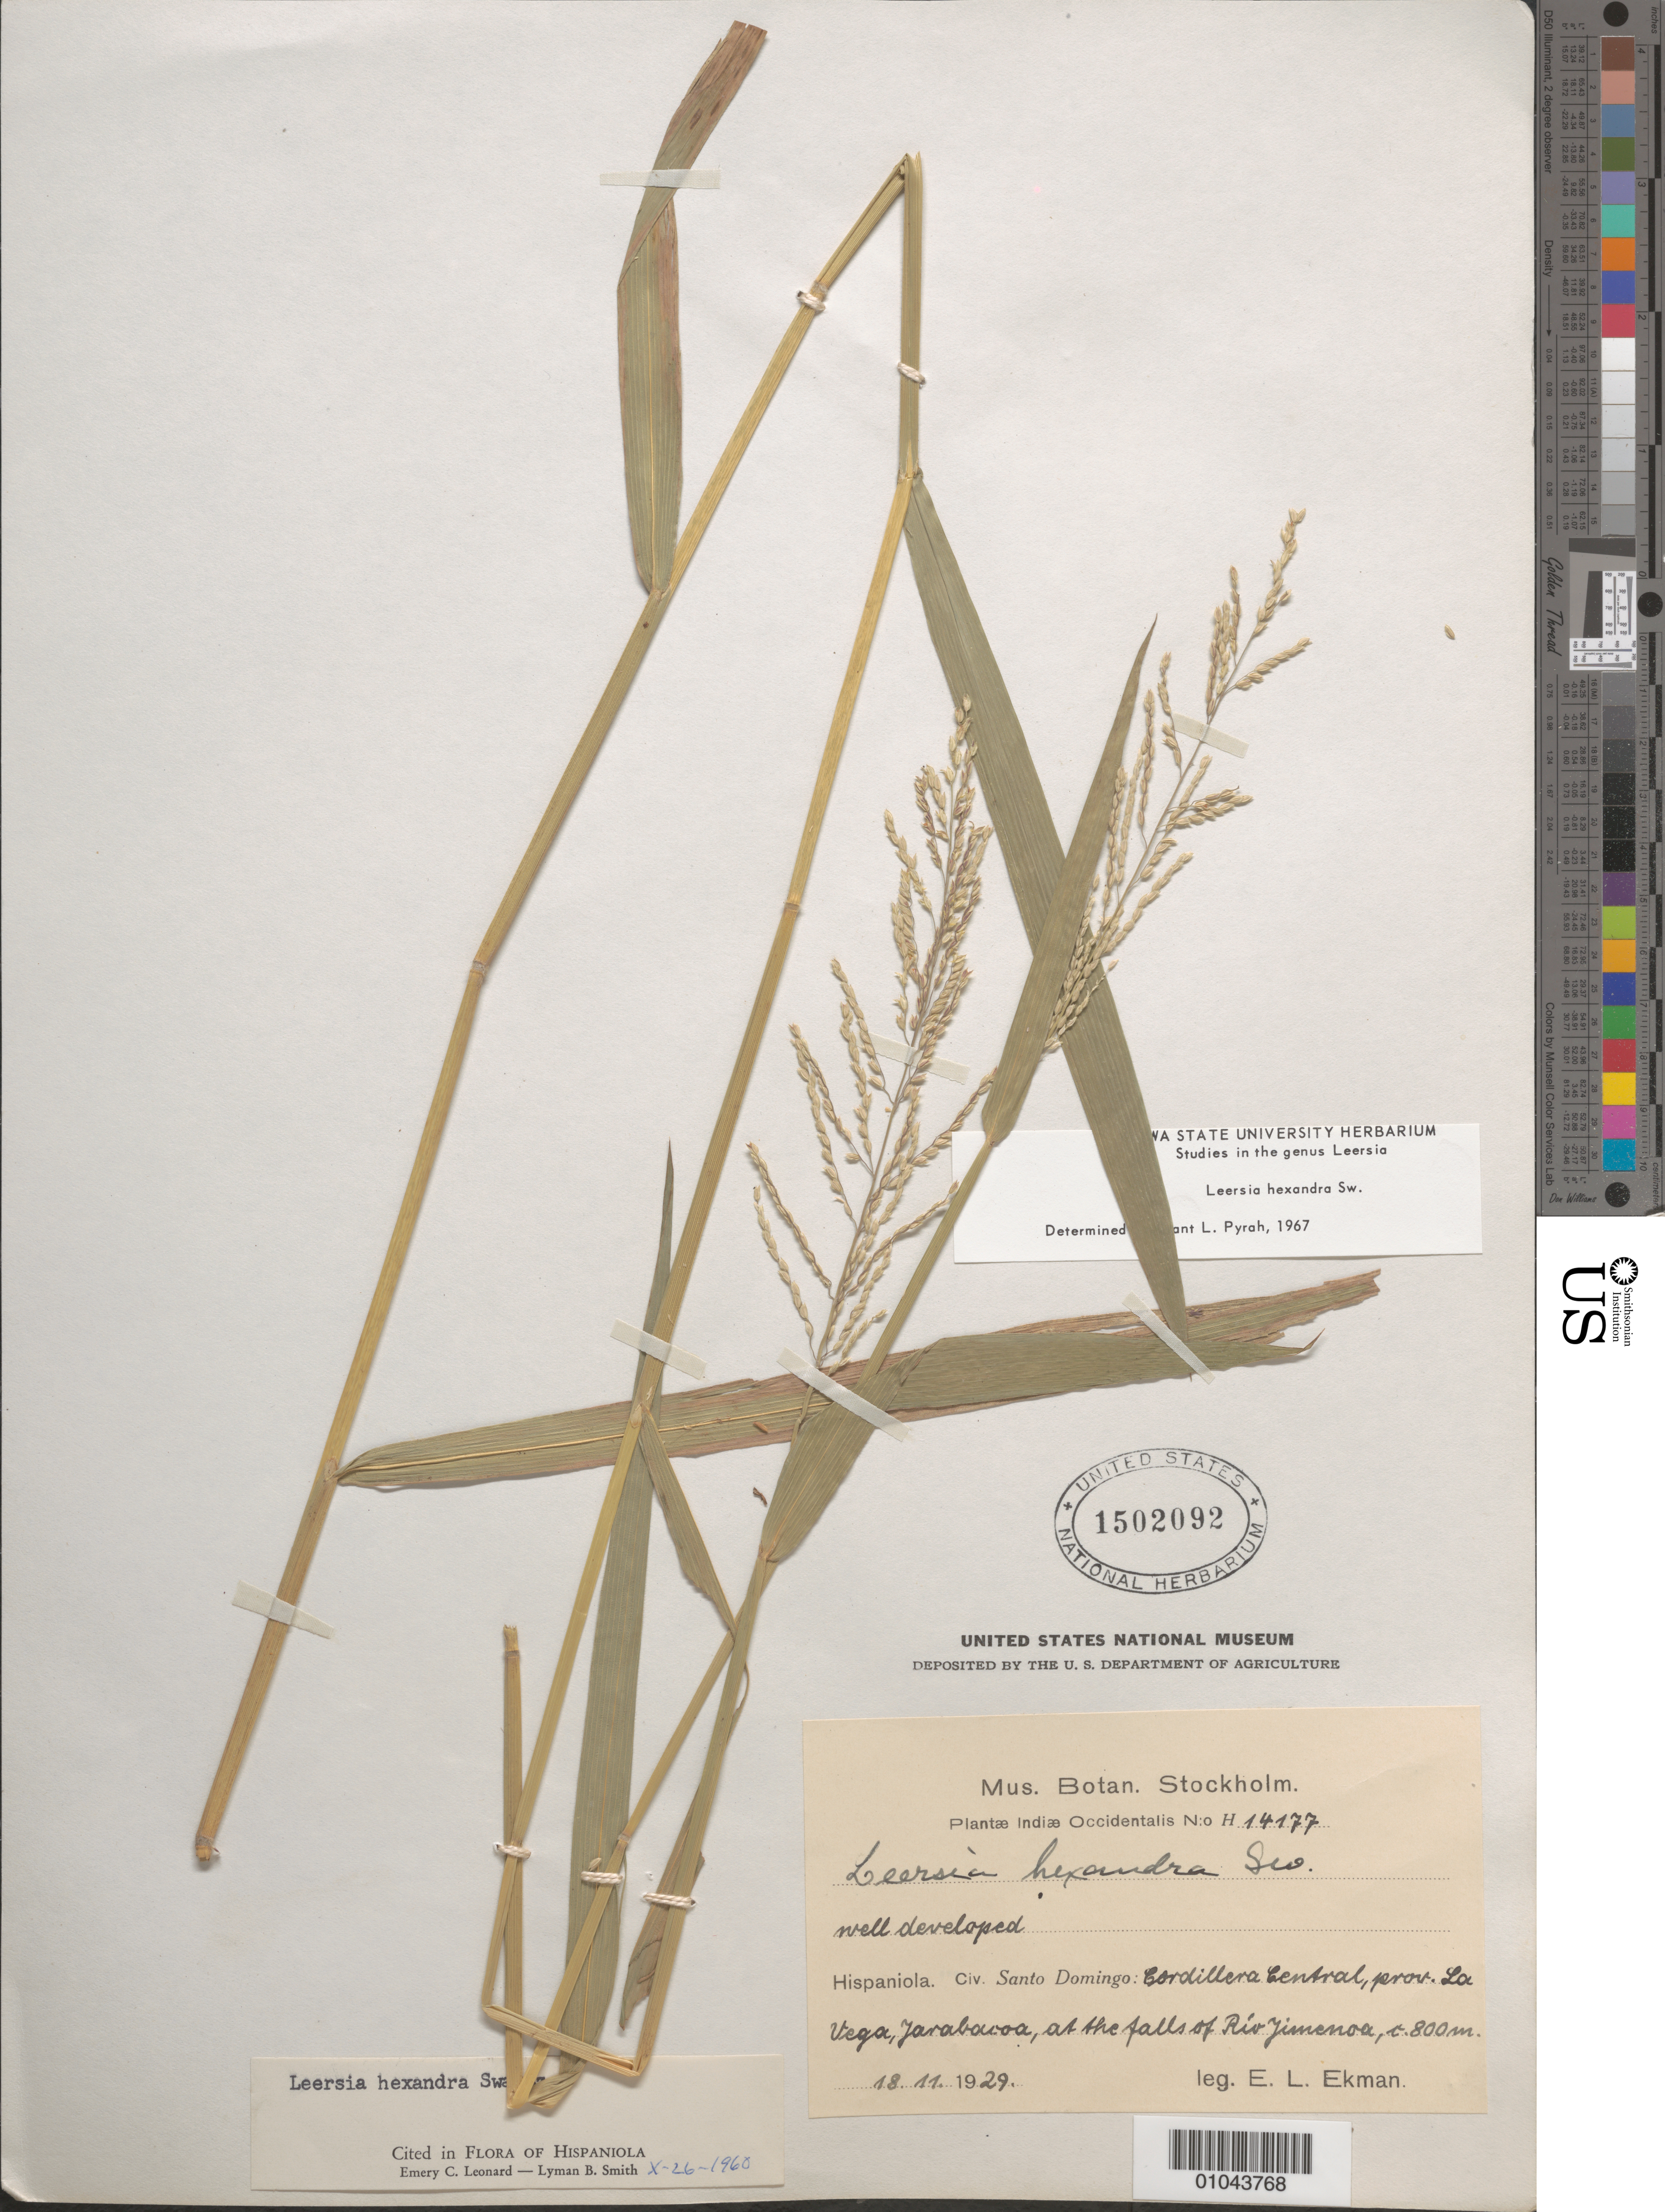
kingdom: Plantae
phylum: Tracheophyta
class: Liliopsida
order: Poales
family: Poaceae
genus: Leersia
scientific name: Leersia hexandra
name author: Sw.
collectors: E. L. Ekman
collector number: H 14177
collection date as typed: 18 Nov 1929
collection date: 1929-11-18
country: Dominican Republic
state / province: La Vega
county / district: Santo Domingo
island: Hispaniola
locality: Cordillera Central, Jarabacoa, at the falls of rio Jimenoa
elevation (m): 800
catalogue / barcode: US 1502092